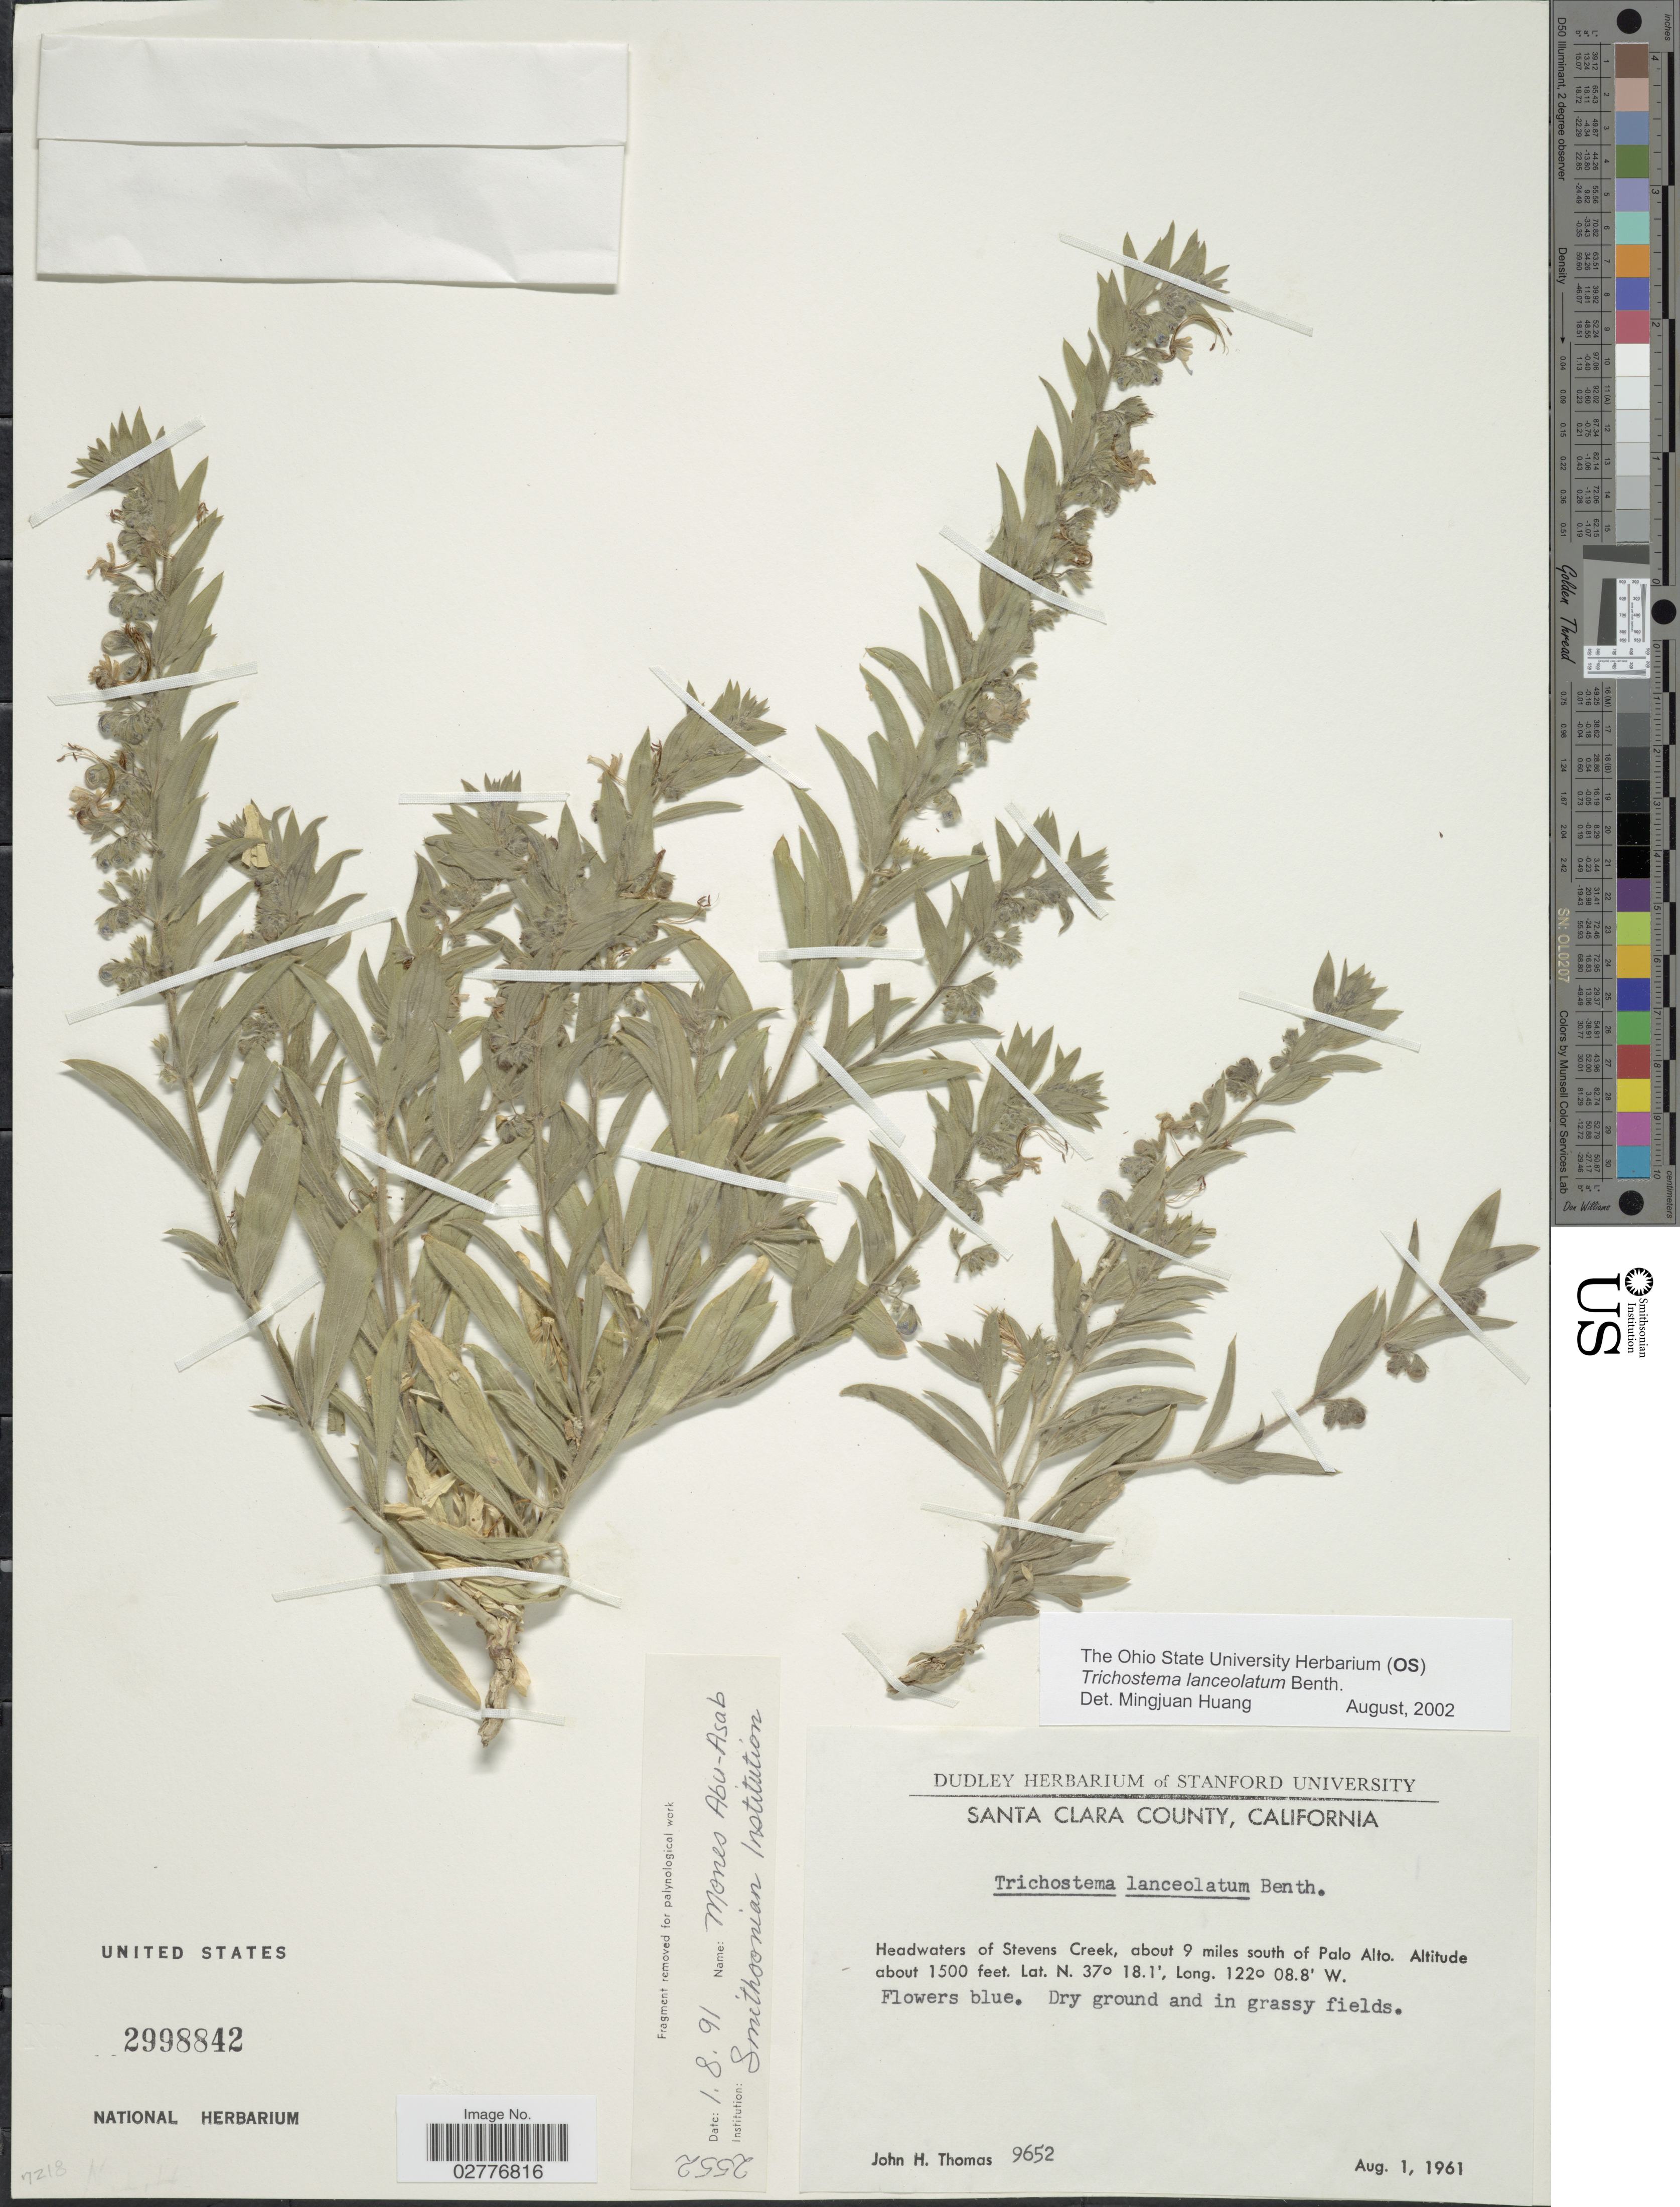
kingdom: Plantae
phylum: Tracheophyta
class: Magnoliopsida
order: Lamiales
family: Lamiaceae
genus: Trichostema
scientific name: Trichostema lanceolatum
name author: Benth.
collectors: J. H. Thomas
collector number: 9652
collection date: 1961-08-01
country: United States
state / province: California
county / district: Santa Clara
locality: Santa Clara County. Headwaters of Stevens Creek, about 9 miles south of Palo Alto.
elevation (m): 457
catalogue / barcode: US 2998842